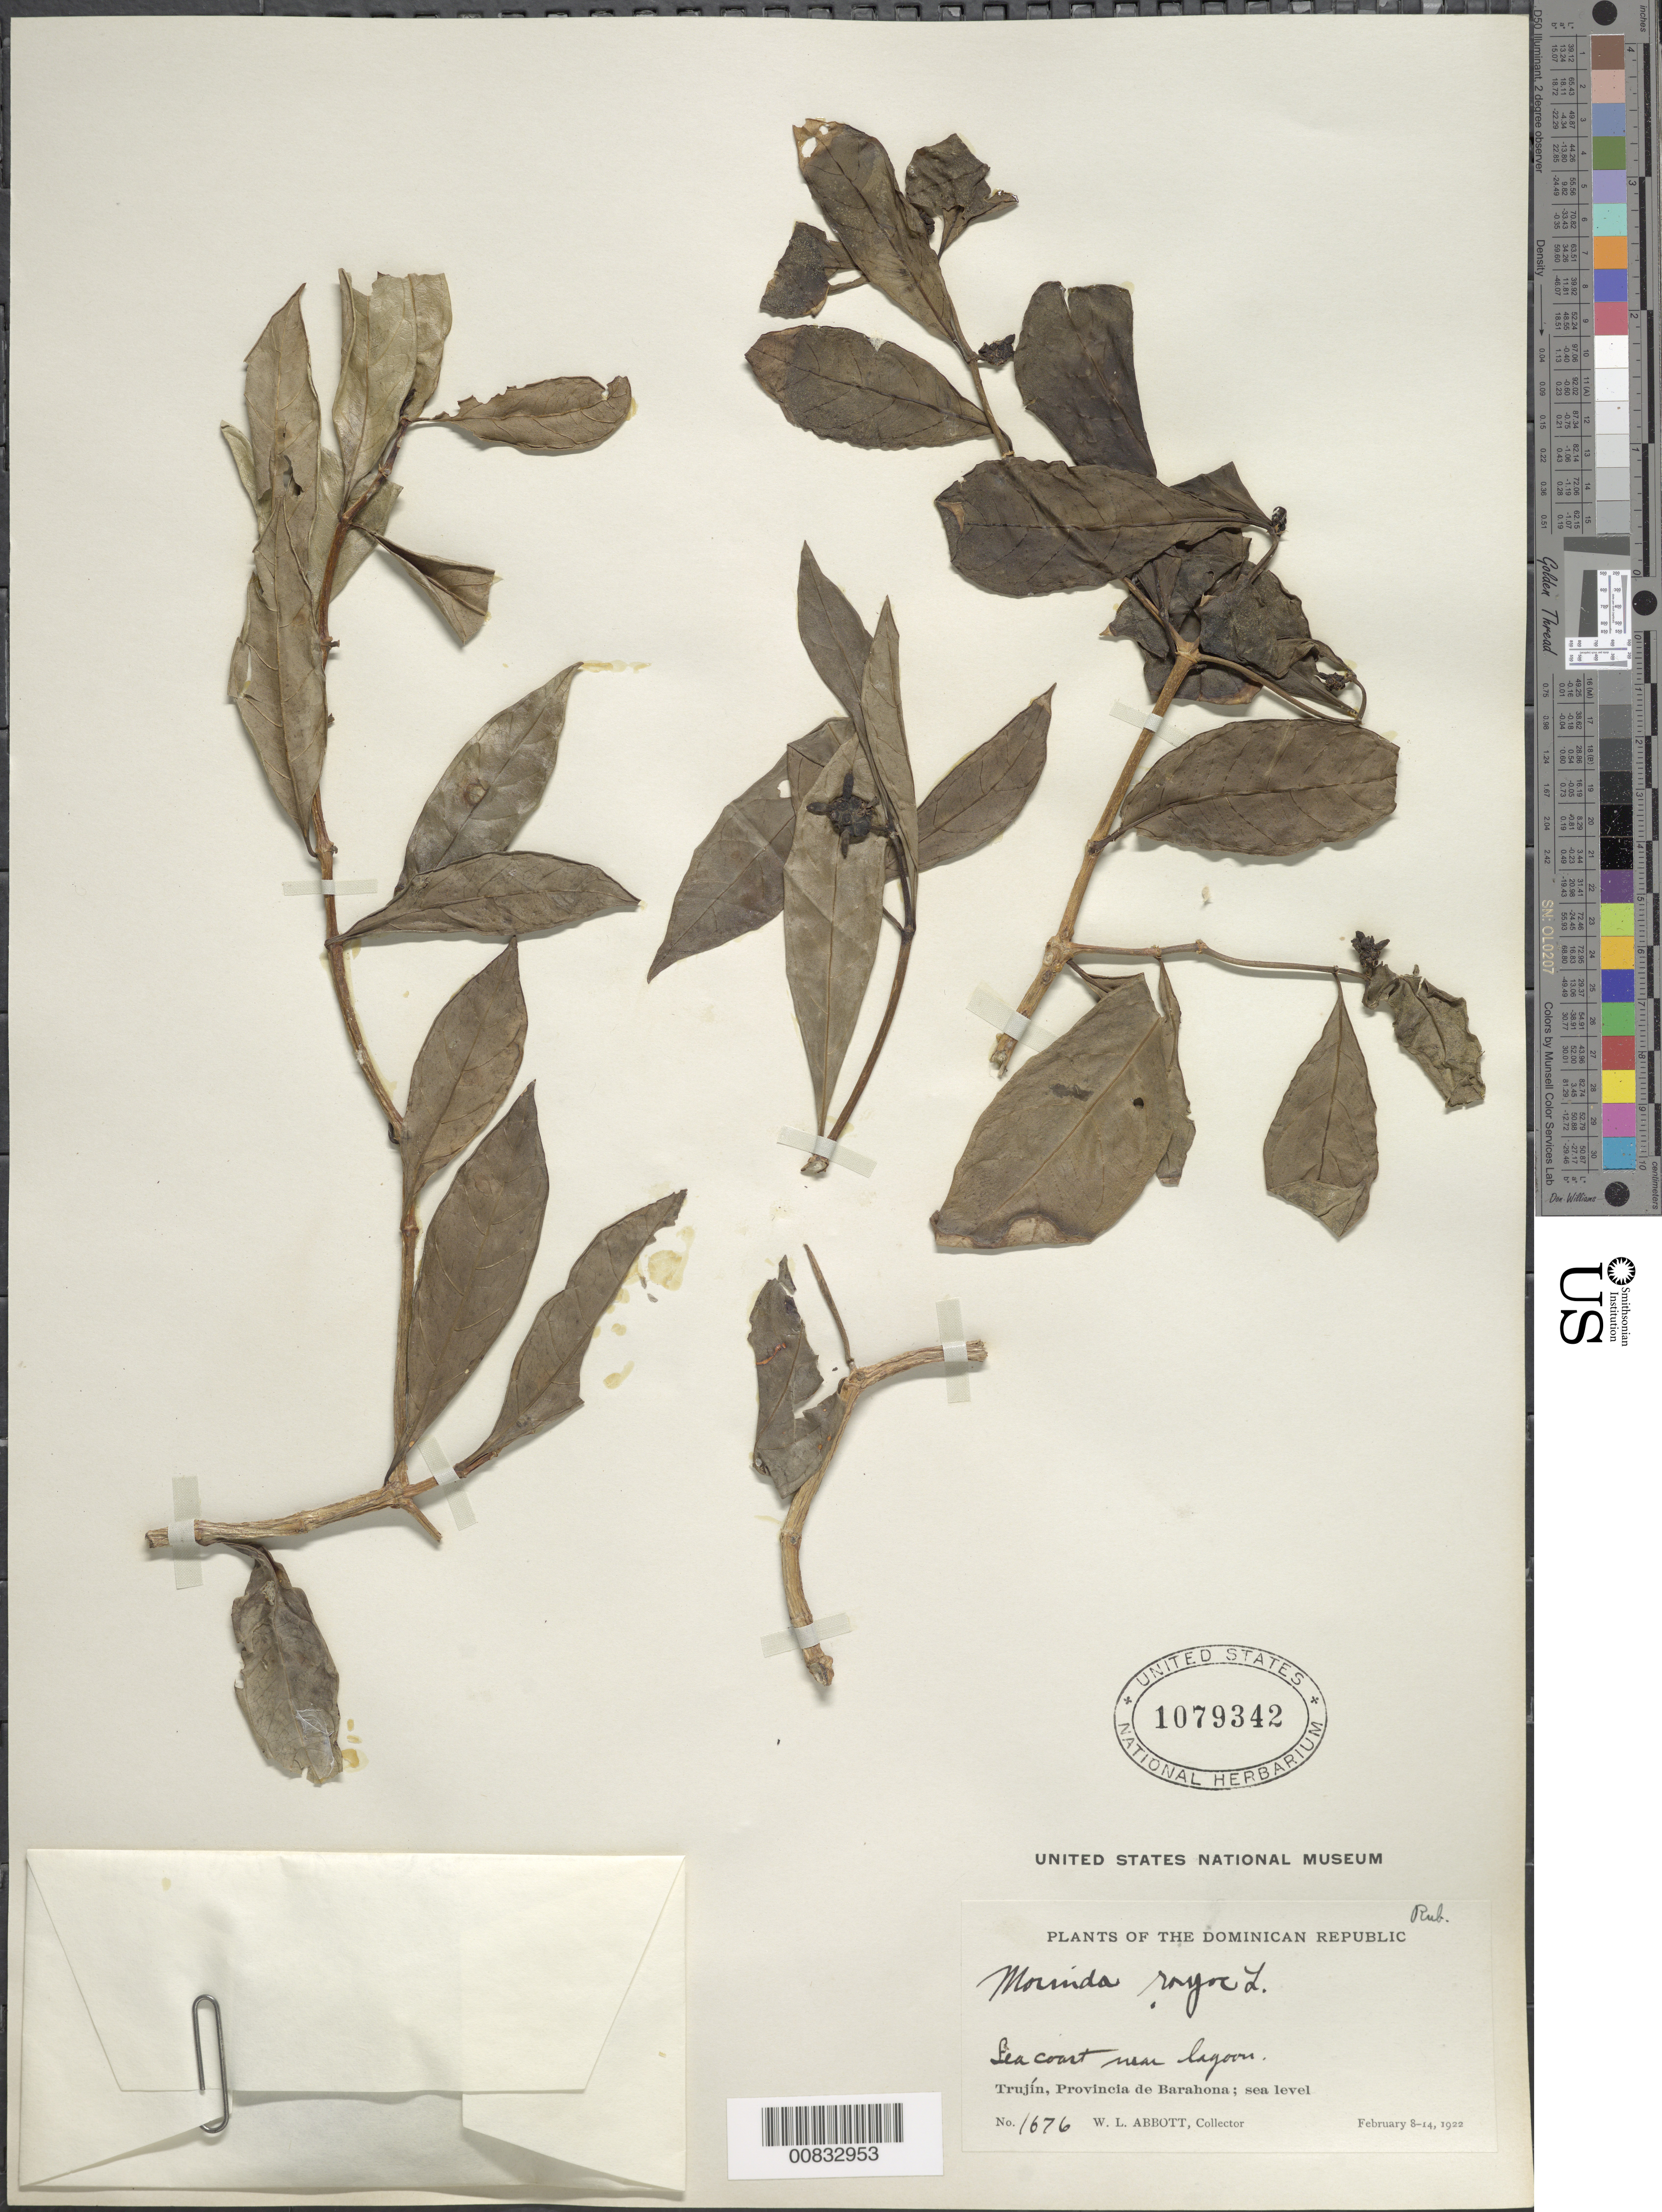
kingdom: Plantae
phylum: Tracheophyta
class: Magnoliopsida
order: Gentianales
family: Rubiaceae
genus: Morinda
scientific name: Morinda royoc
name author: L.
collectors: W. L. Abbott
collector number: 1676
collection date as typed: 08 Feb 1922 to 14 Feb 1922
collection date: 1922-02-08/1922-02-14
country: Dominican Republic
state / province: Barahona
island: Hispaniola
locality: Trujín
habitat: Sea coast near lagoon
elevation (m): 0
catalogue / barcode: US 1079342